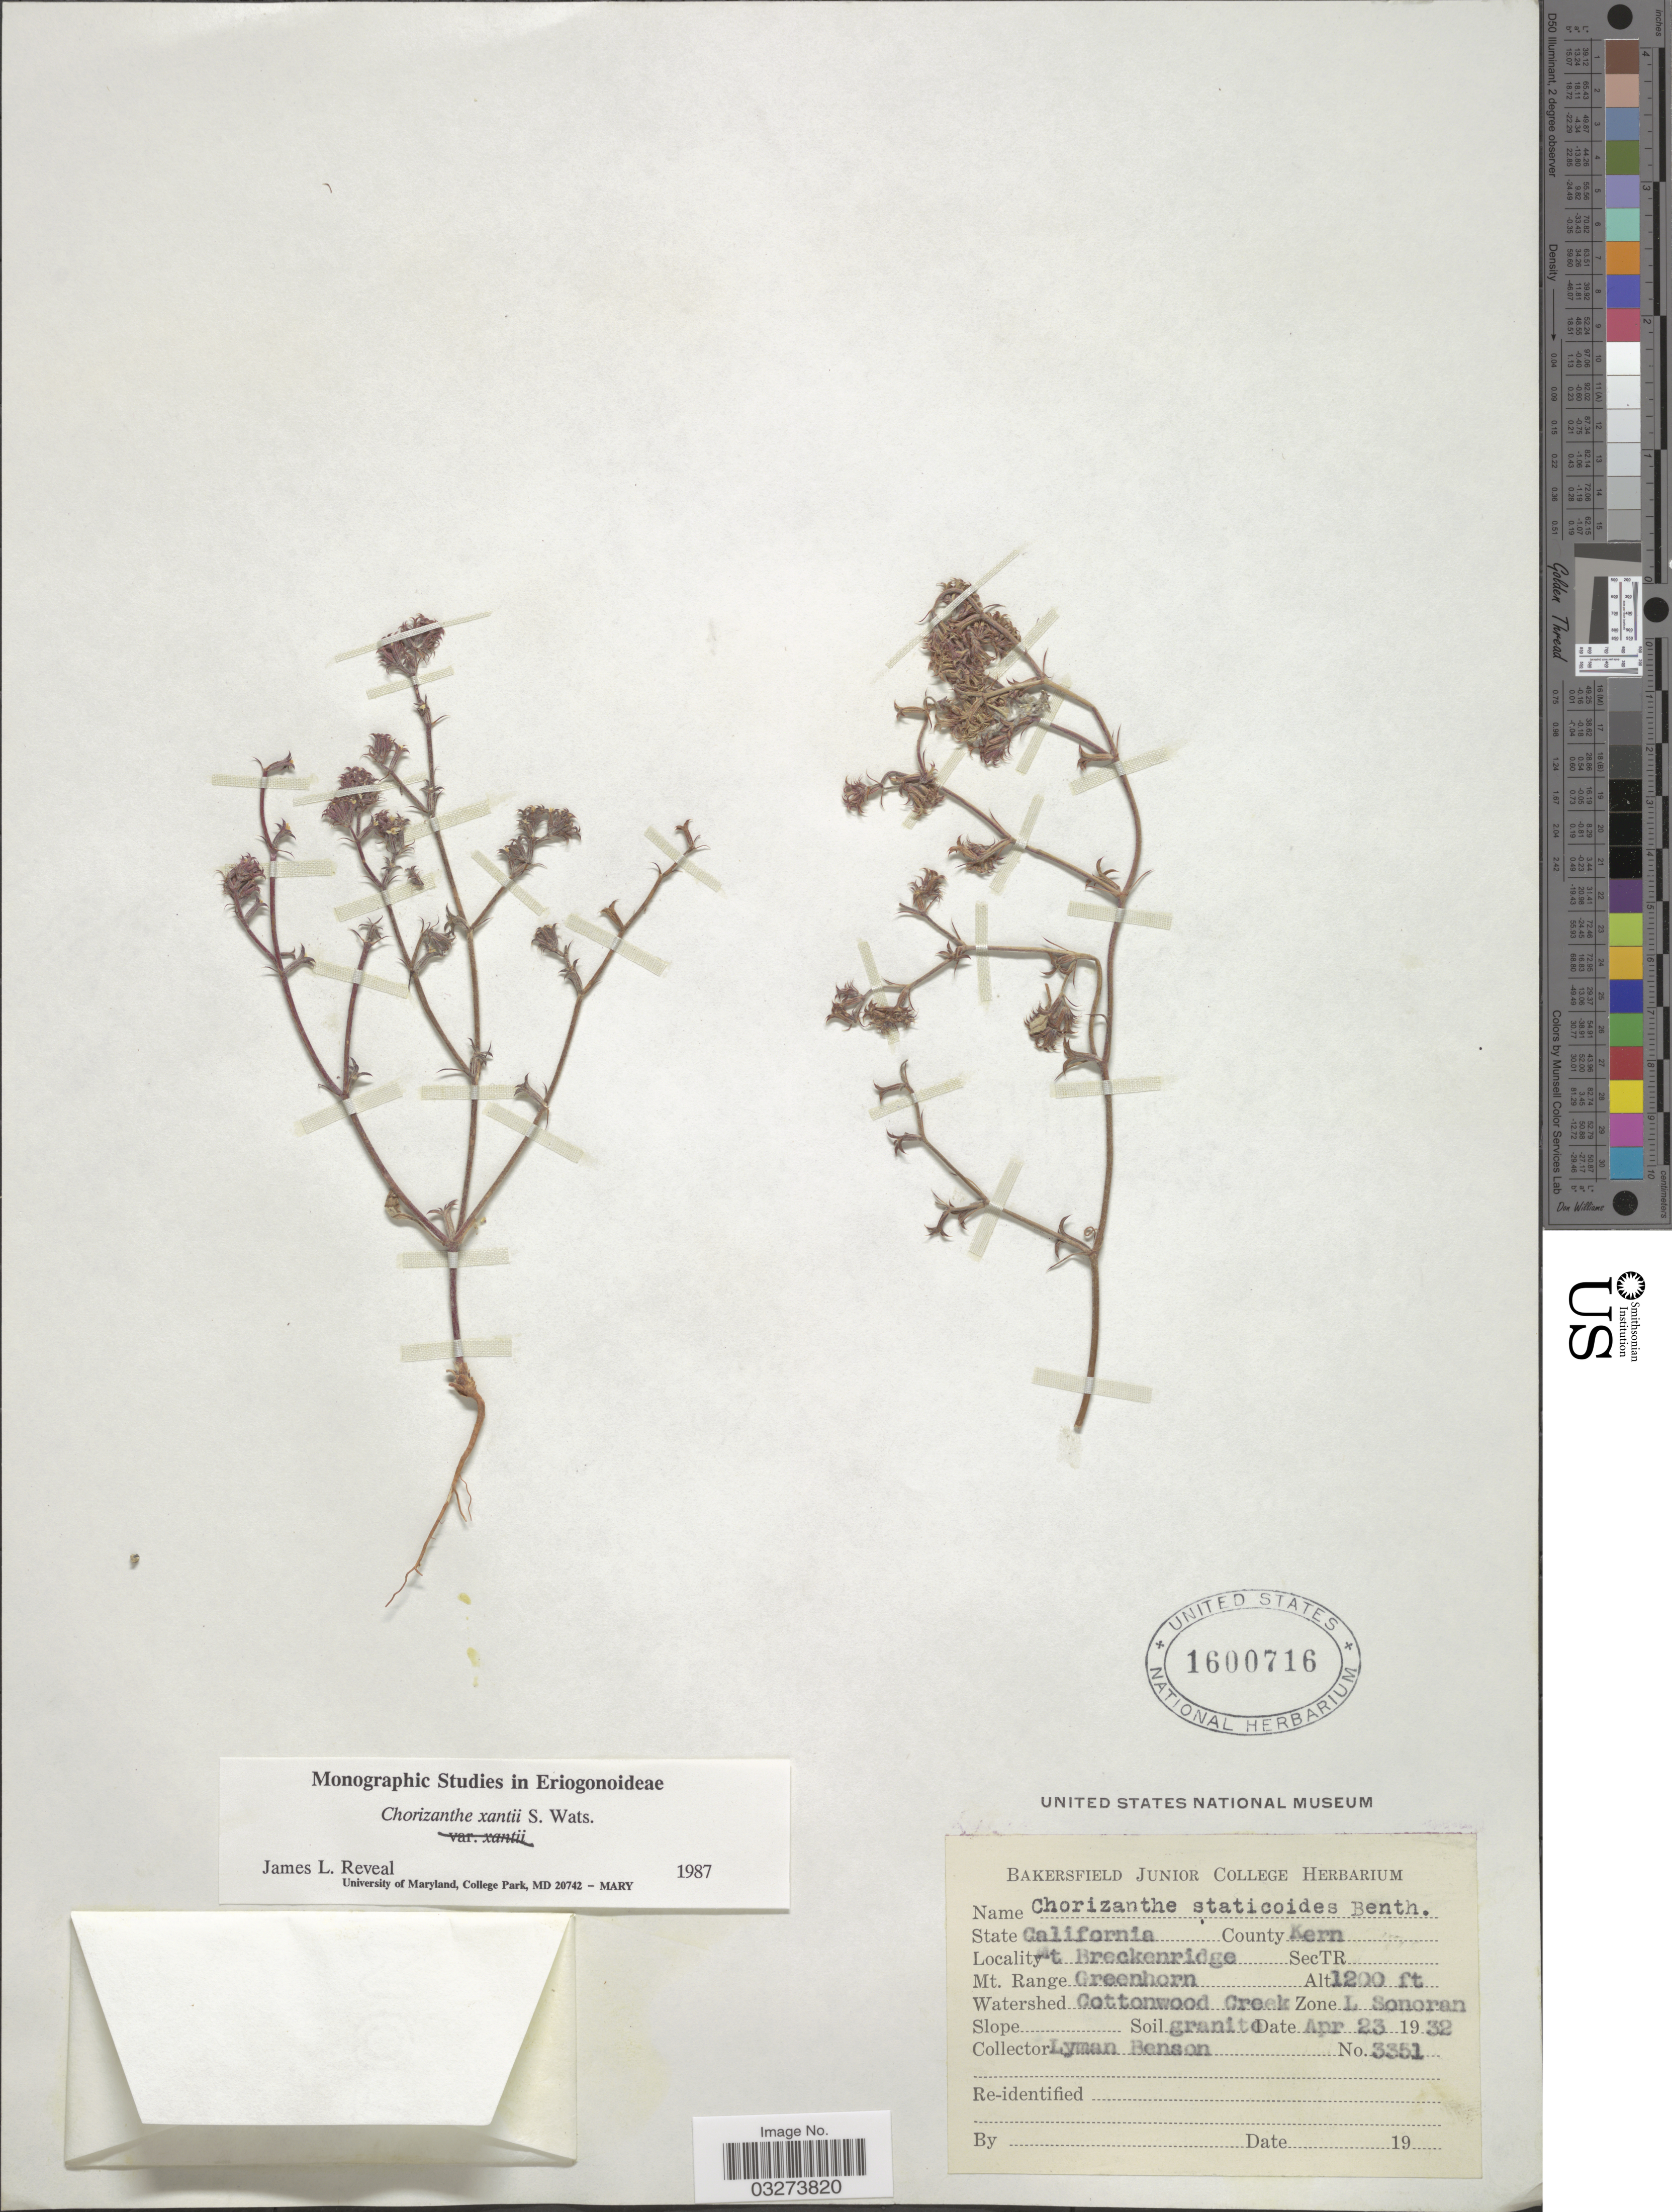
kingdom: Plantae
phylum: Tracheophyta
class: Magnoliopsida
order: Caryophyllales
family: Polygonaceae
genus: Chorizanthe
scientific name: Chorizanthe xanti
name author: S. Watson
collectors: L. D. Benson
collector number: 3351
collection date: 1932-04-23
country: United States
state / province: California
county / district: Kern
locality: County Kern. Mt. Breckenridge. Mt. Range Greenhorn. Watershed Cottonwood Creek, Zone L Sonoran.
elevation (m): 366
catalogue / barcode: US 1600716